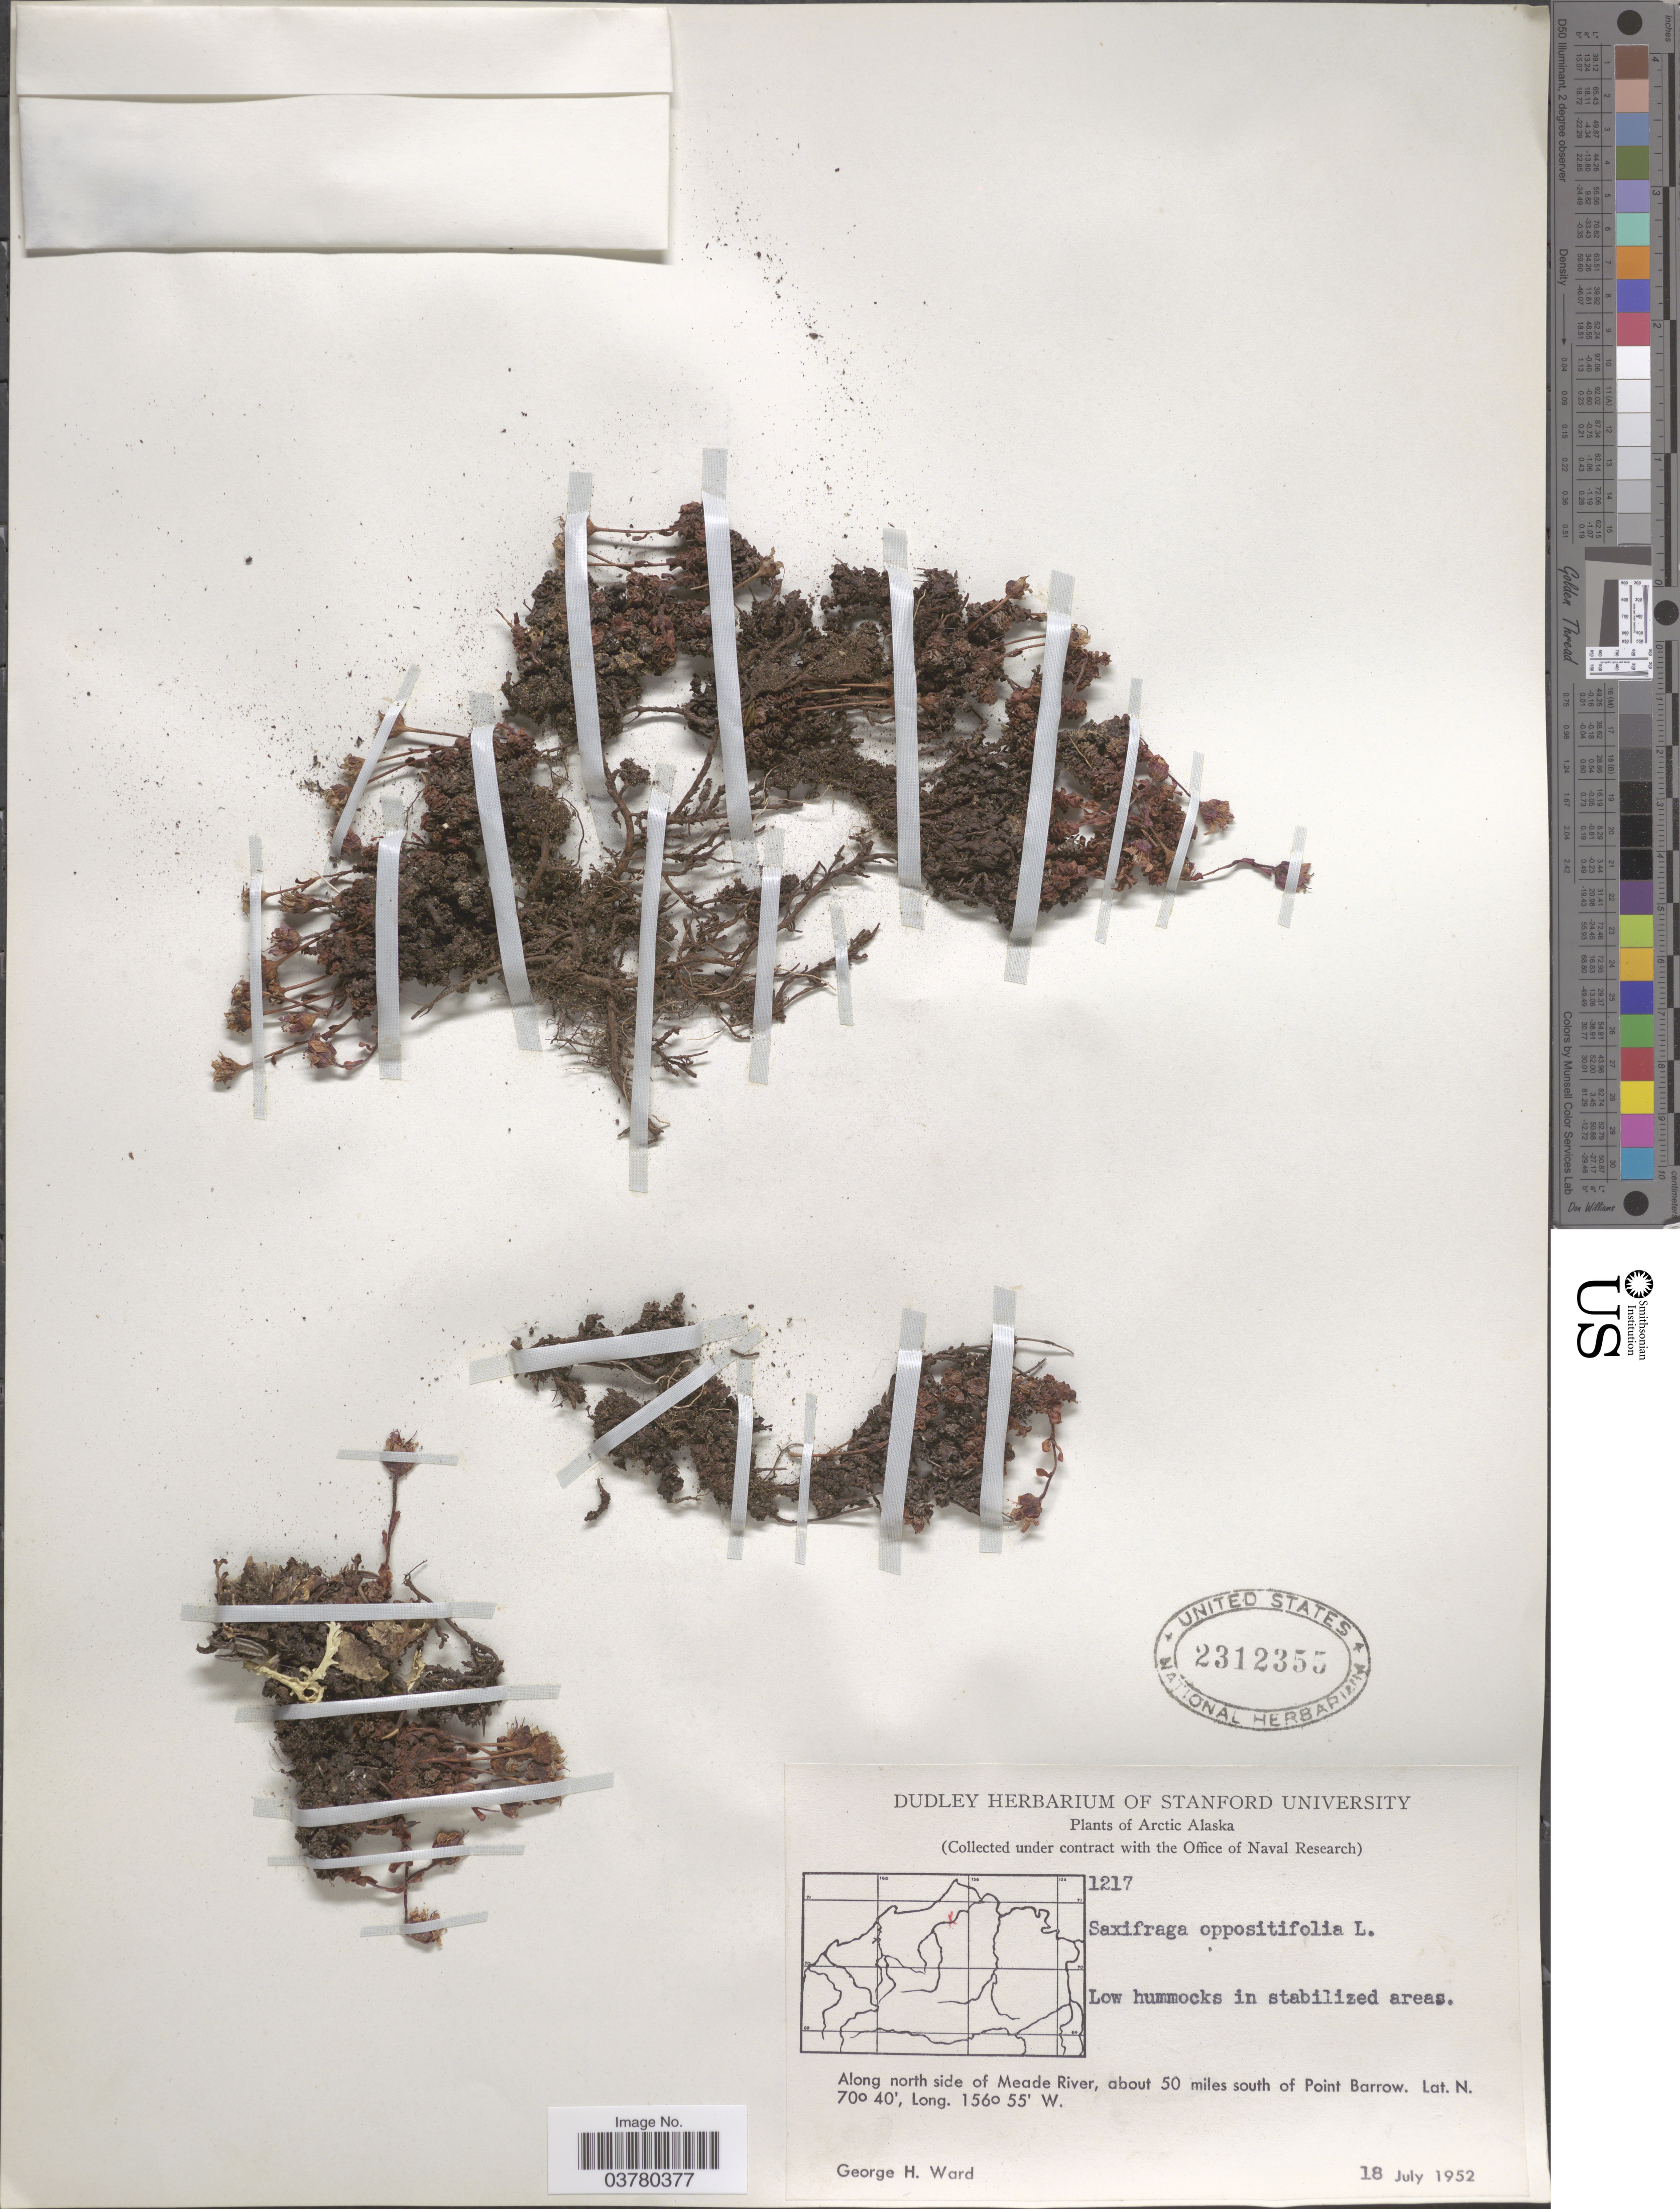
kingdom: Plantae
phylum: Tracheophyta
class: Magnoliopsida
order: Saxifragales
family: Saxifragaceae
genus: Saxifraga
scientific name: Saxifraga oppositifolia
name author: L.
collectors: G. H. Ward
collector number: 1217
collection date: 1952-07-18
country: United States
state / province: Alaska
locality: Arctic Alaska. Along north side of Meade River, about 50 miles south of Point Barrow.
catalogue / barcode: US 2312355